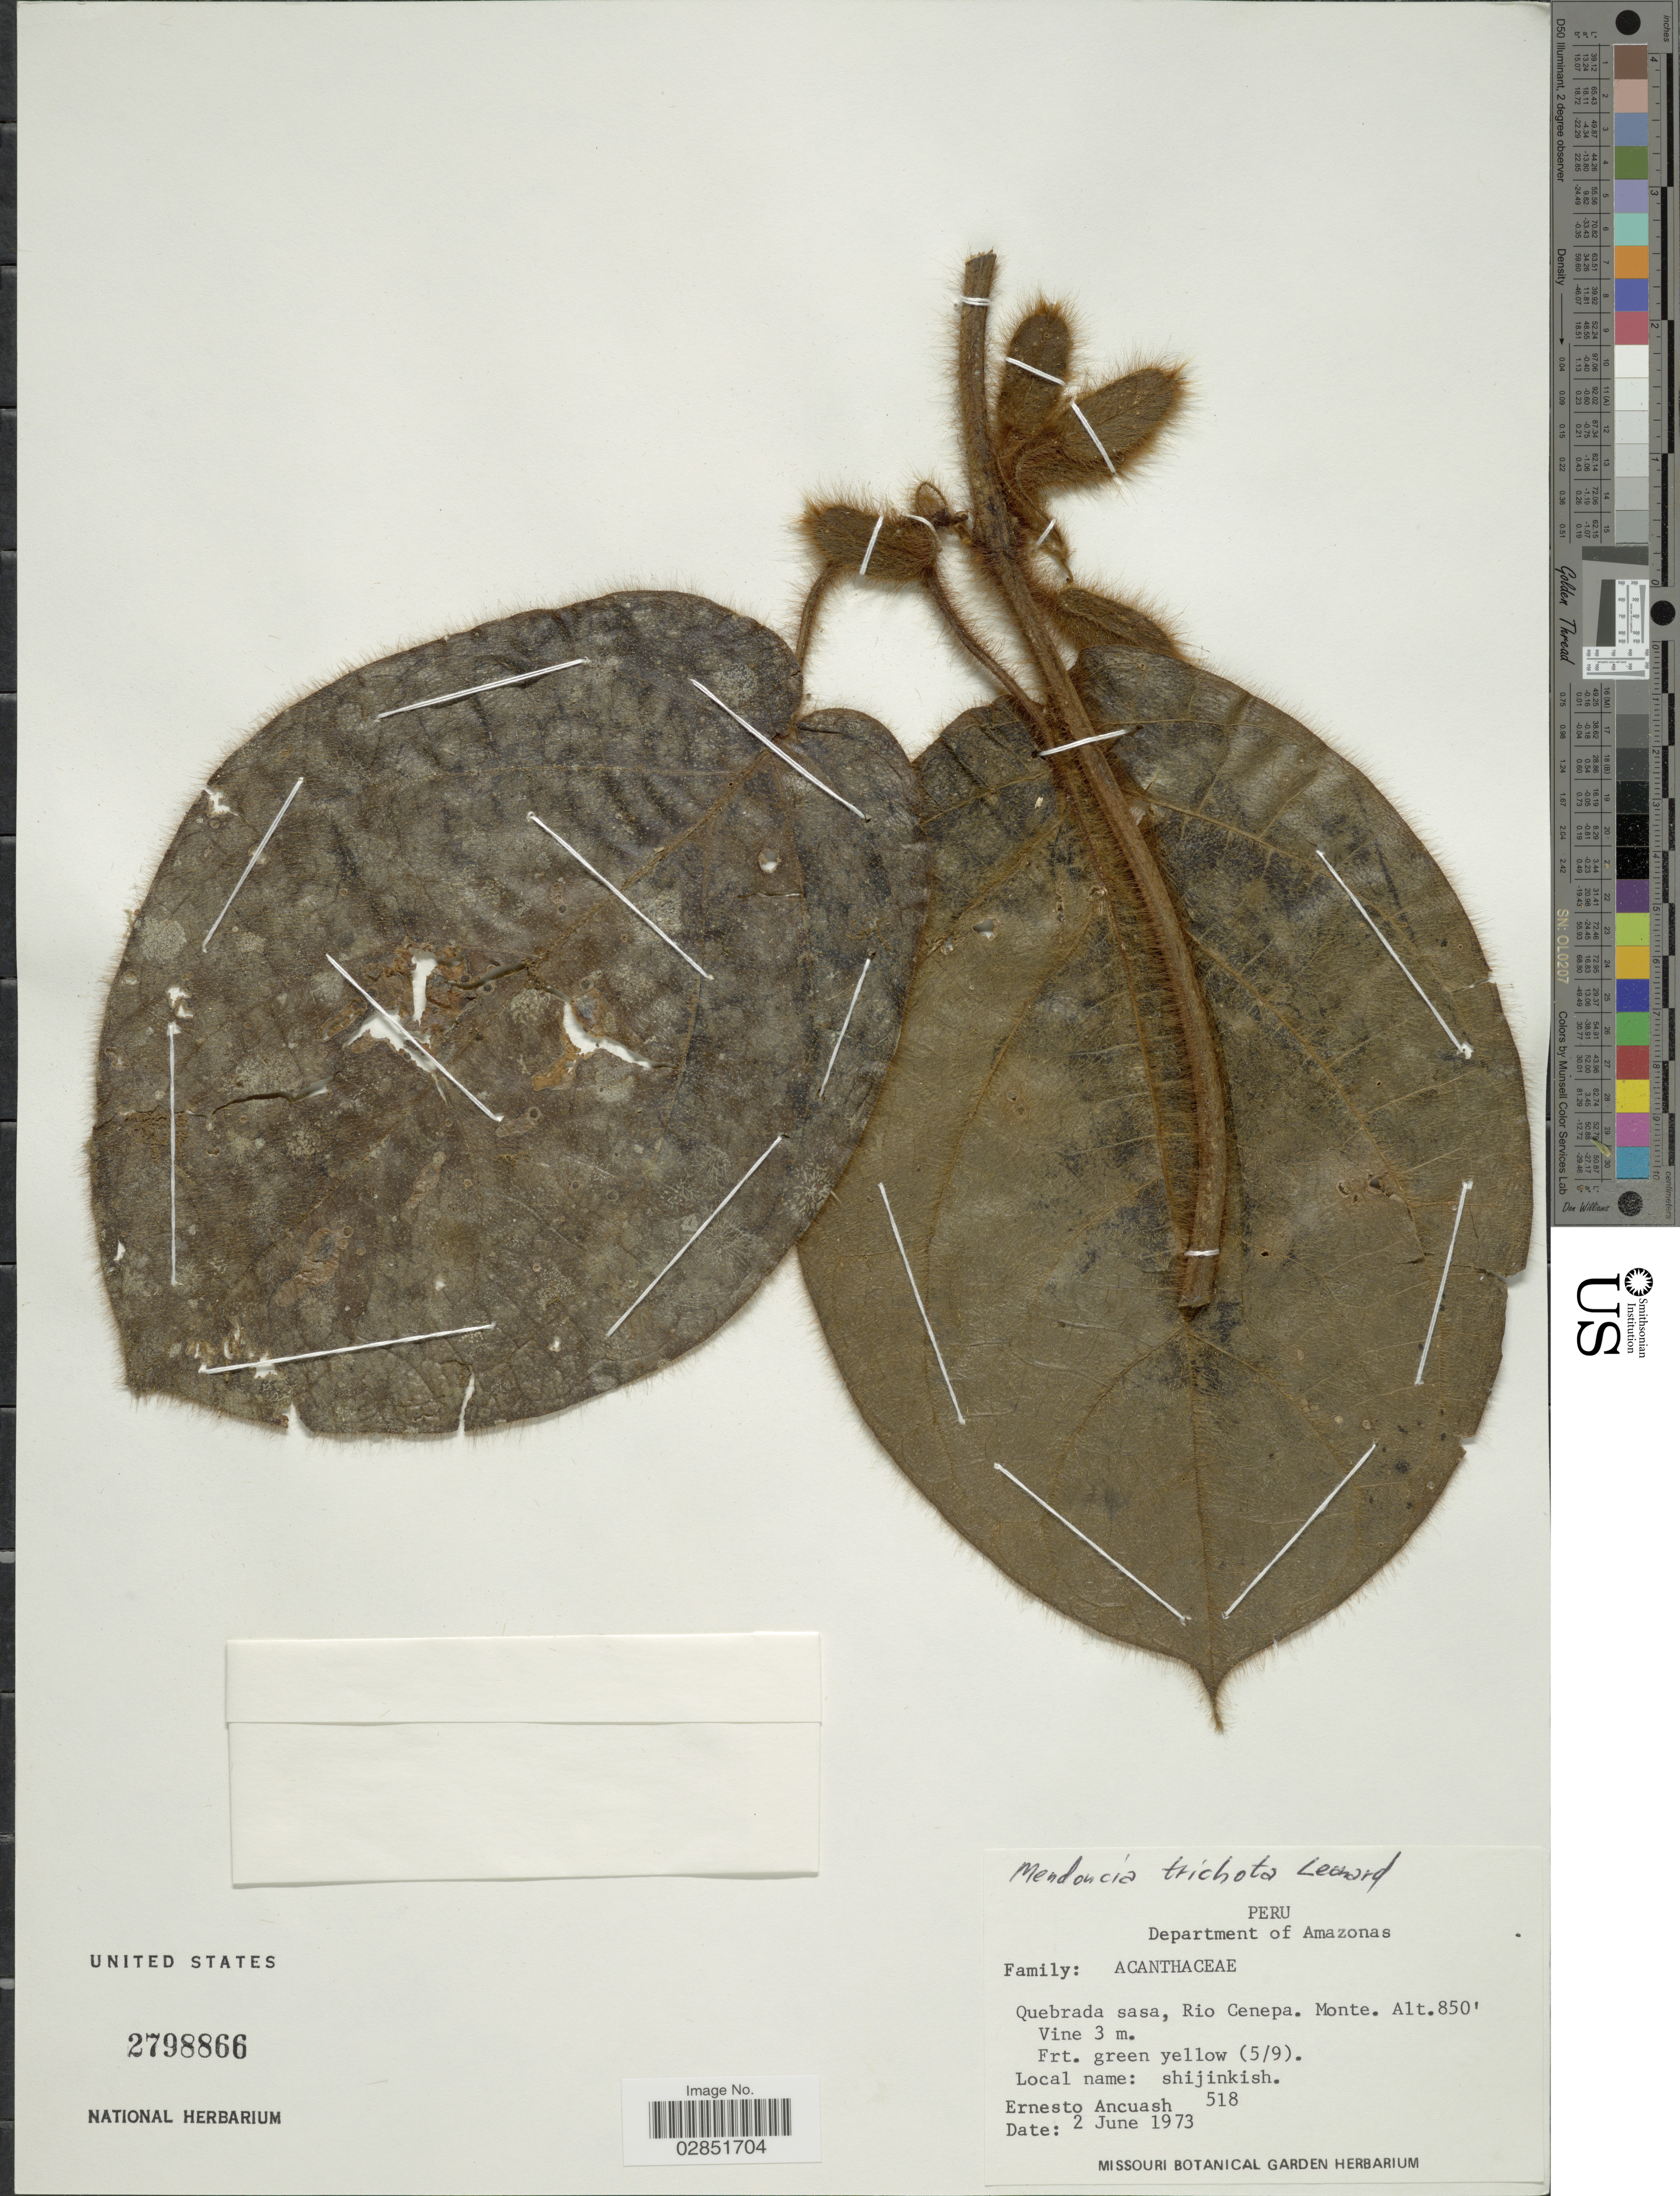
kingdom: Plantae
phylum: Tracheophyta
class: Magnoliopsida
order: Lamiales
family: Acanthaceae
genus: Mendoncia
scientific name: Mendoncia trichota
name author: Leonard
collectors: E. Ancuash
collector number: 518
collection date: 1973-06-02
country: Peru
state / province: Amazonas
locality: Department of Amazonas. Quebrado sasa, Rio Cenepa. Monte.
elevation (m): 259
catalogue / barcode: US 2798866